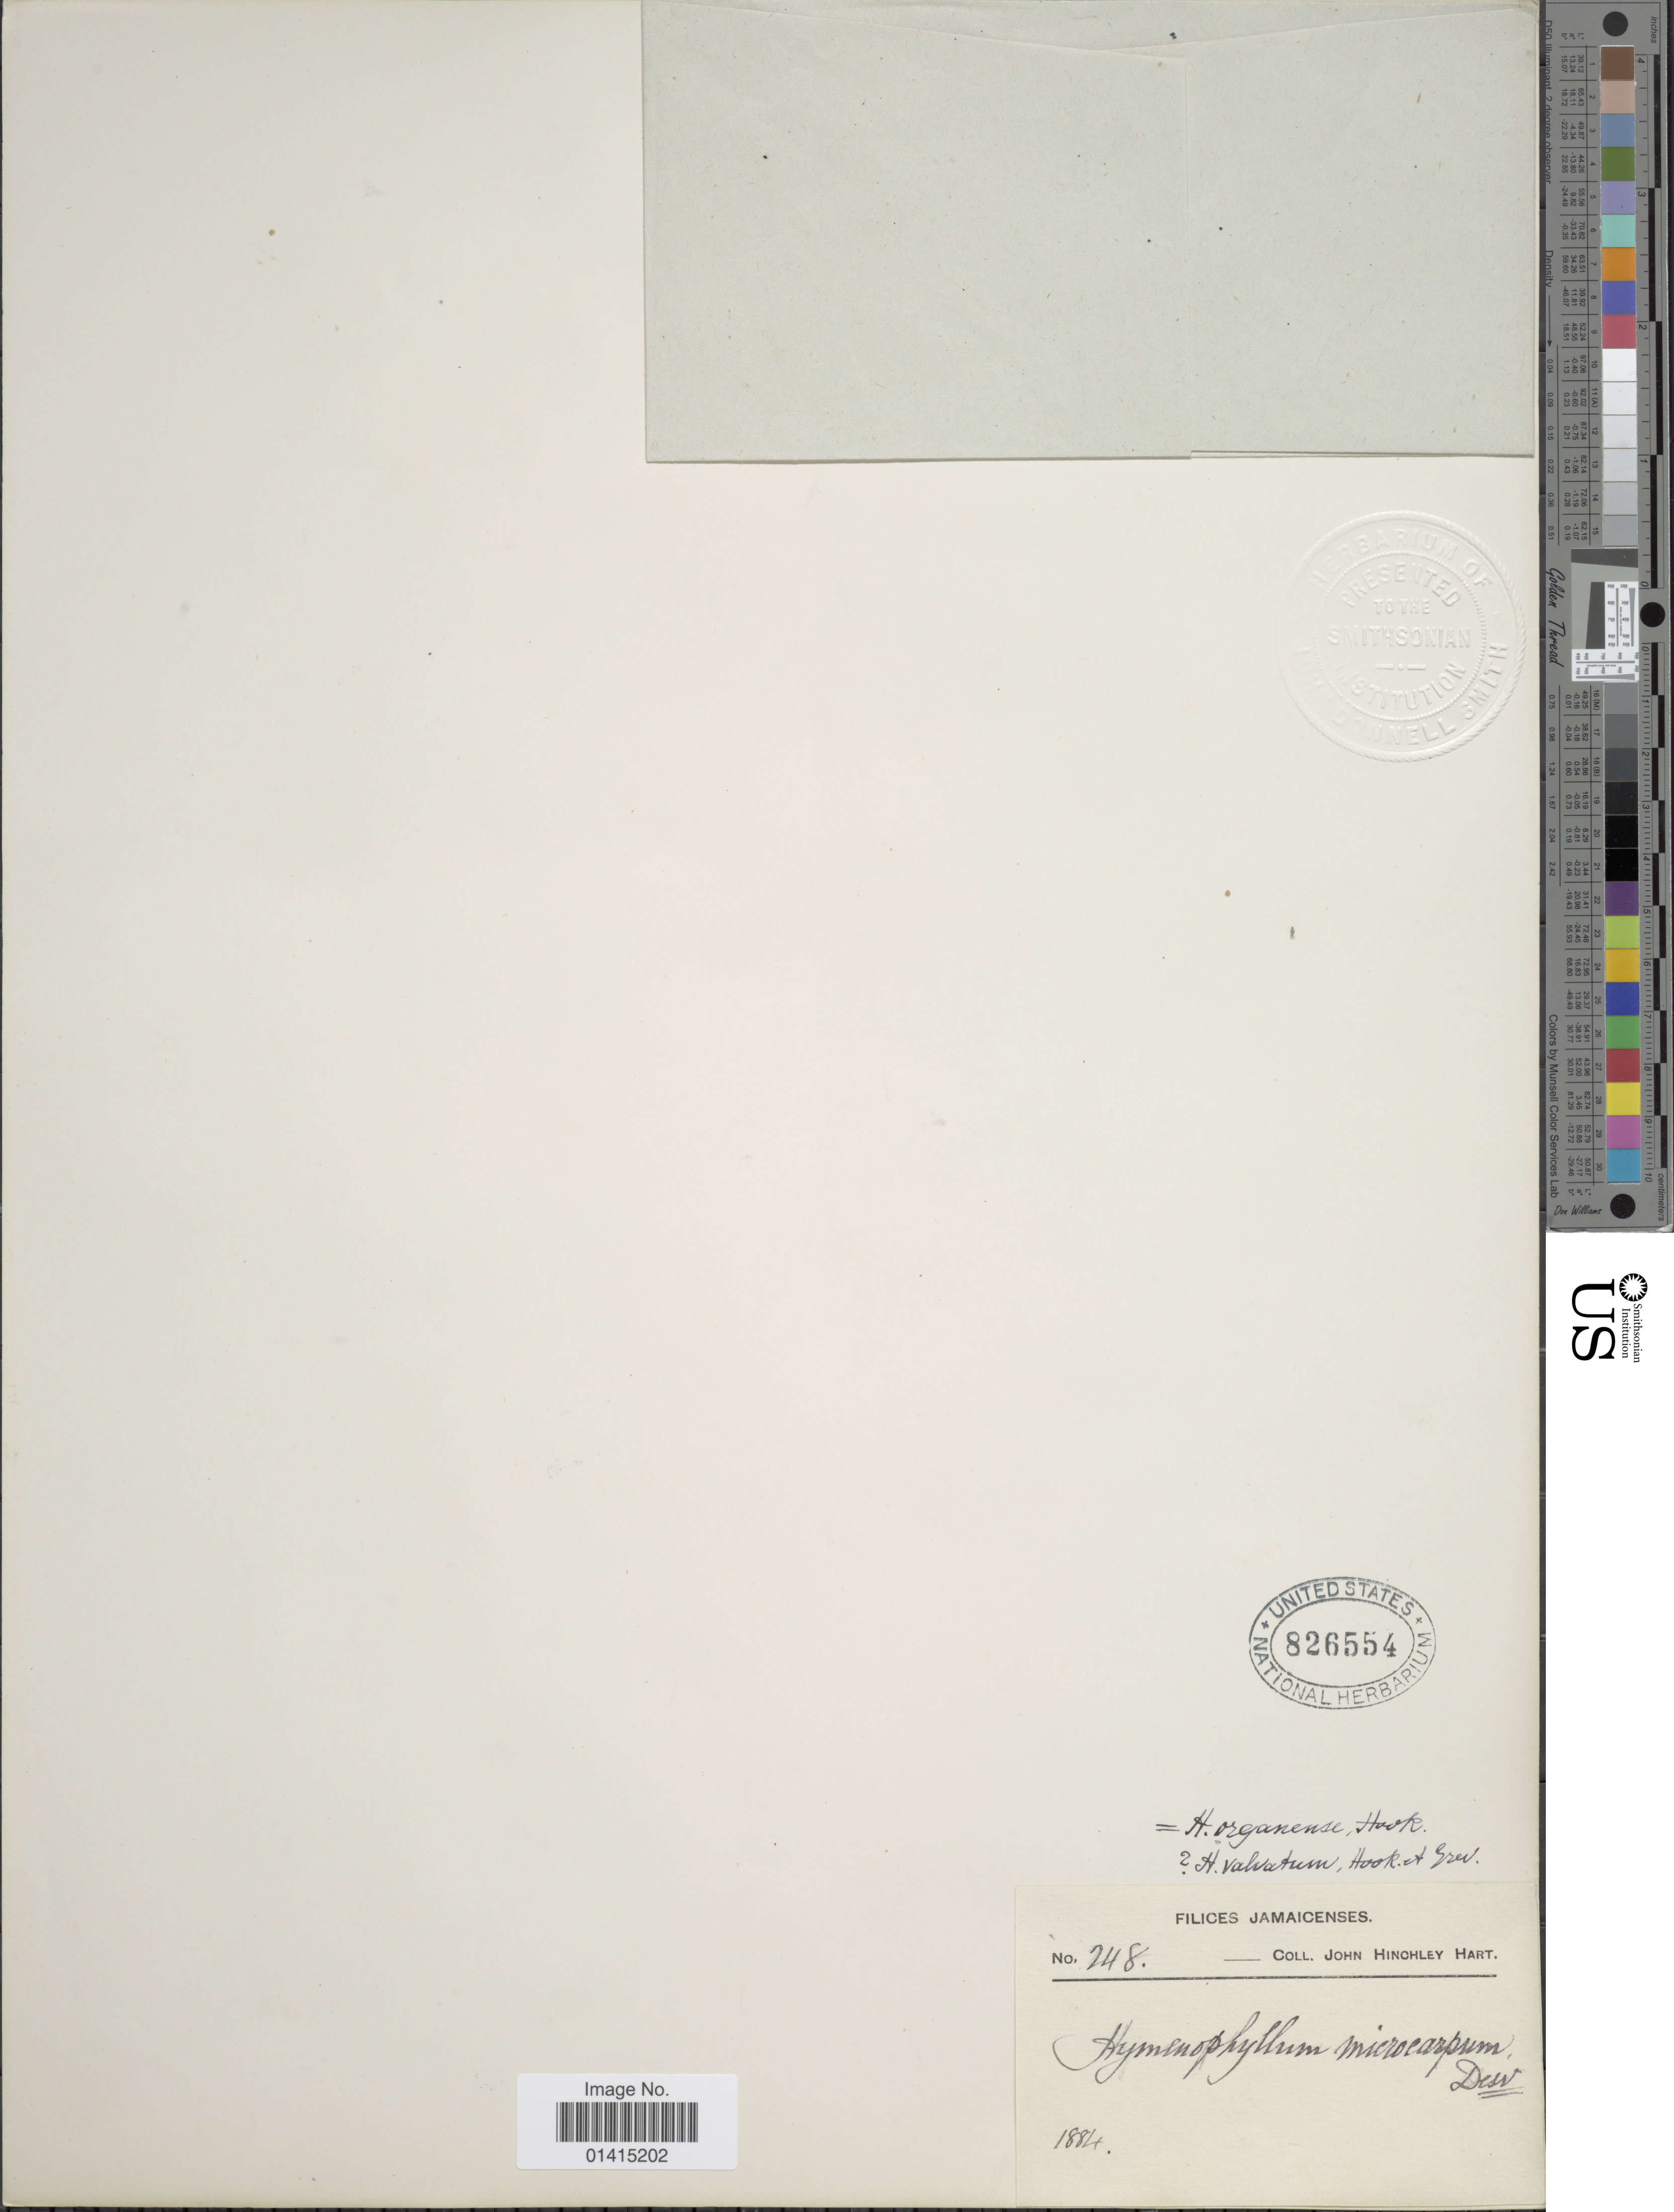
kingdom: Plantae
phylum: Tracheophyta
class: Polypodiopsida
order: Hymenophyllales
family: Hymenophyllaceae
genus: Hymenophyllum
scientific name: Hymenophyllum microcarpum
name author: (Desv.) Lellinger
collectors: J. H. Hart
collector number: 248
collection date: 1884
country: Jamaica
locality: Filices Jamaicenses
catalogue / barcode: US 826554